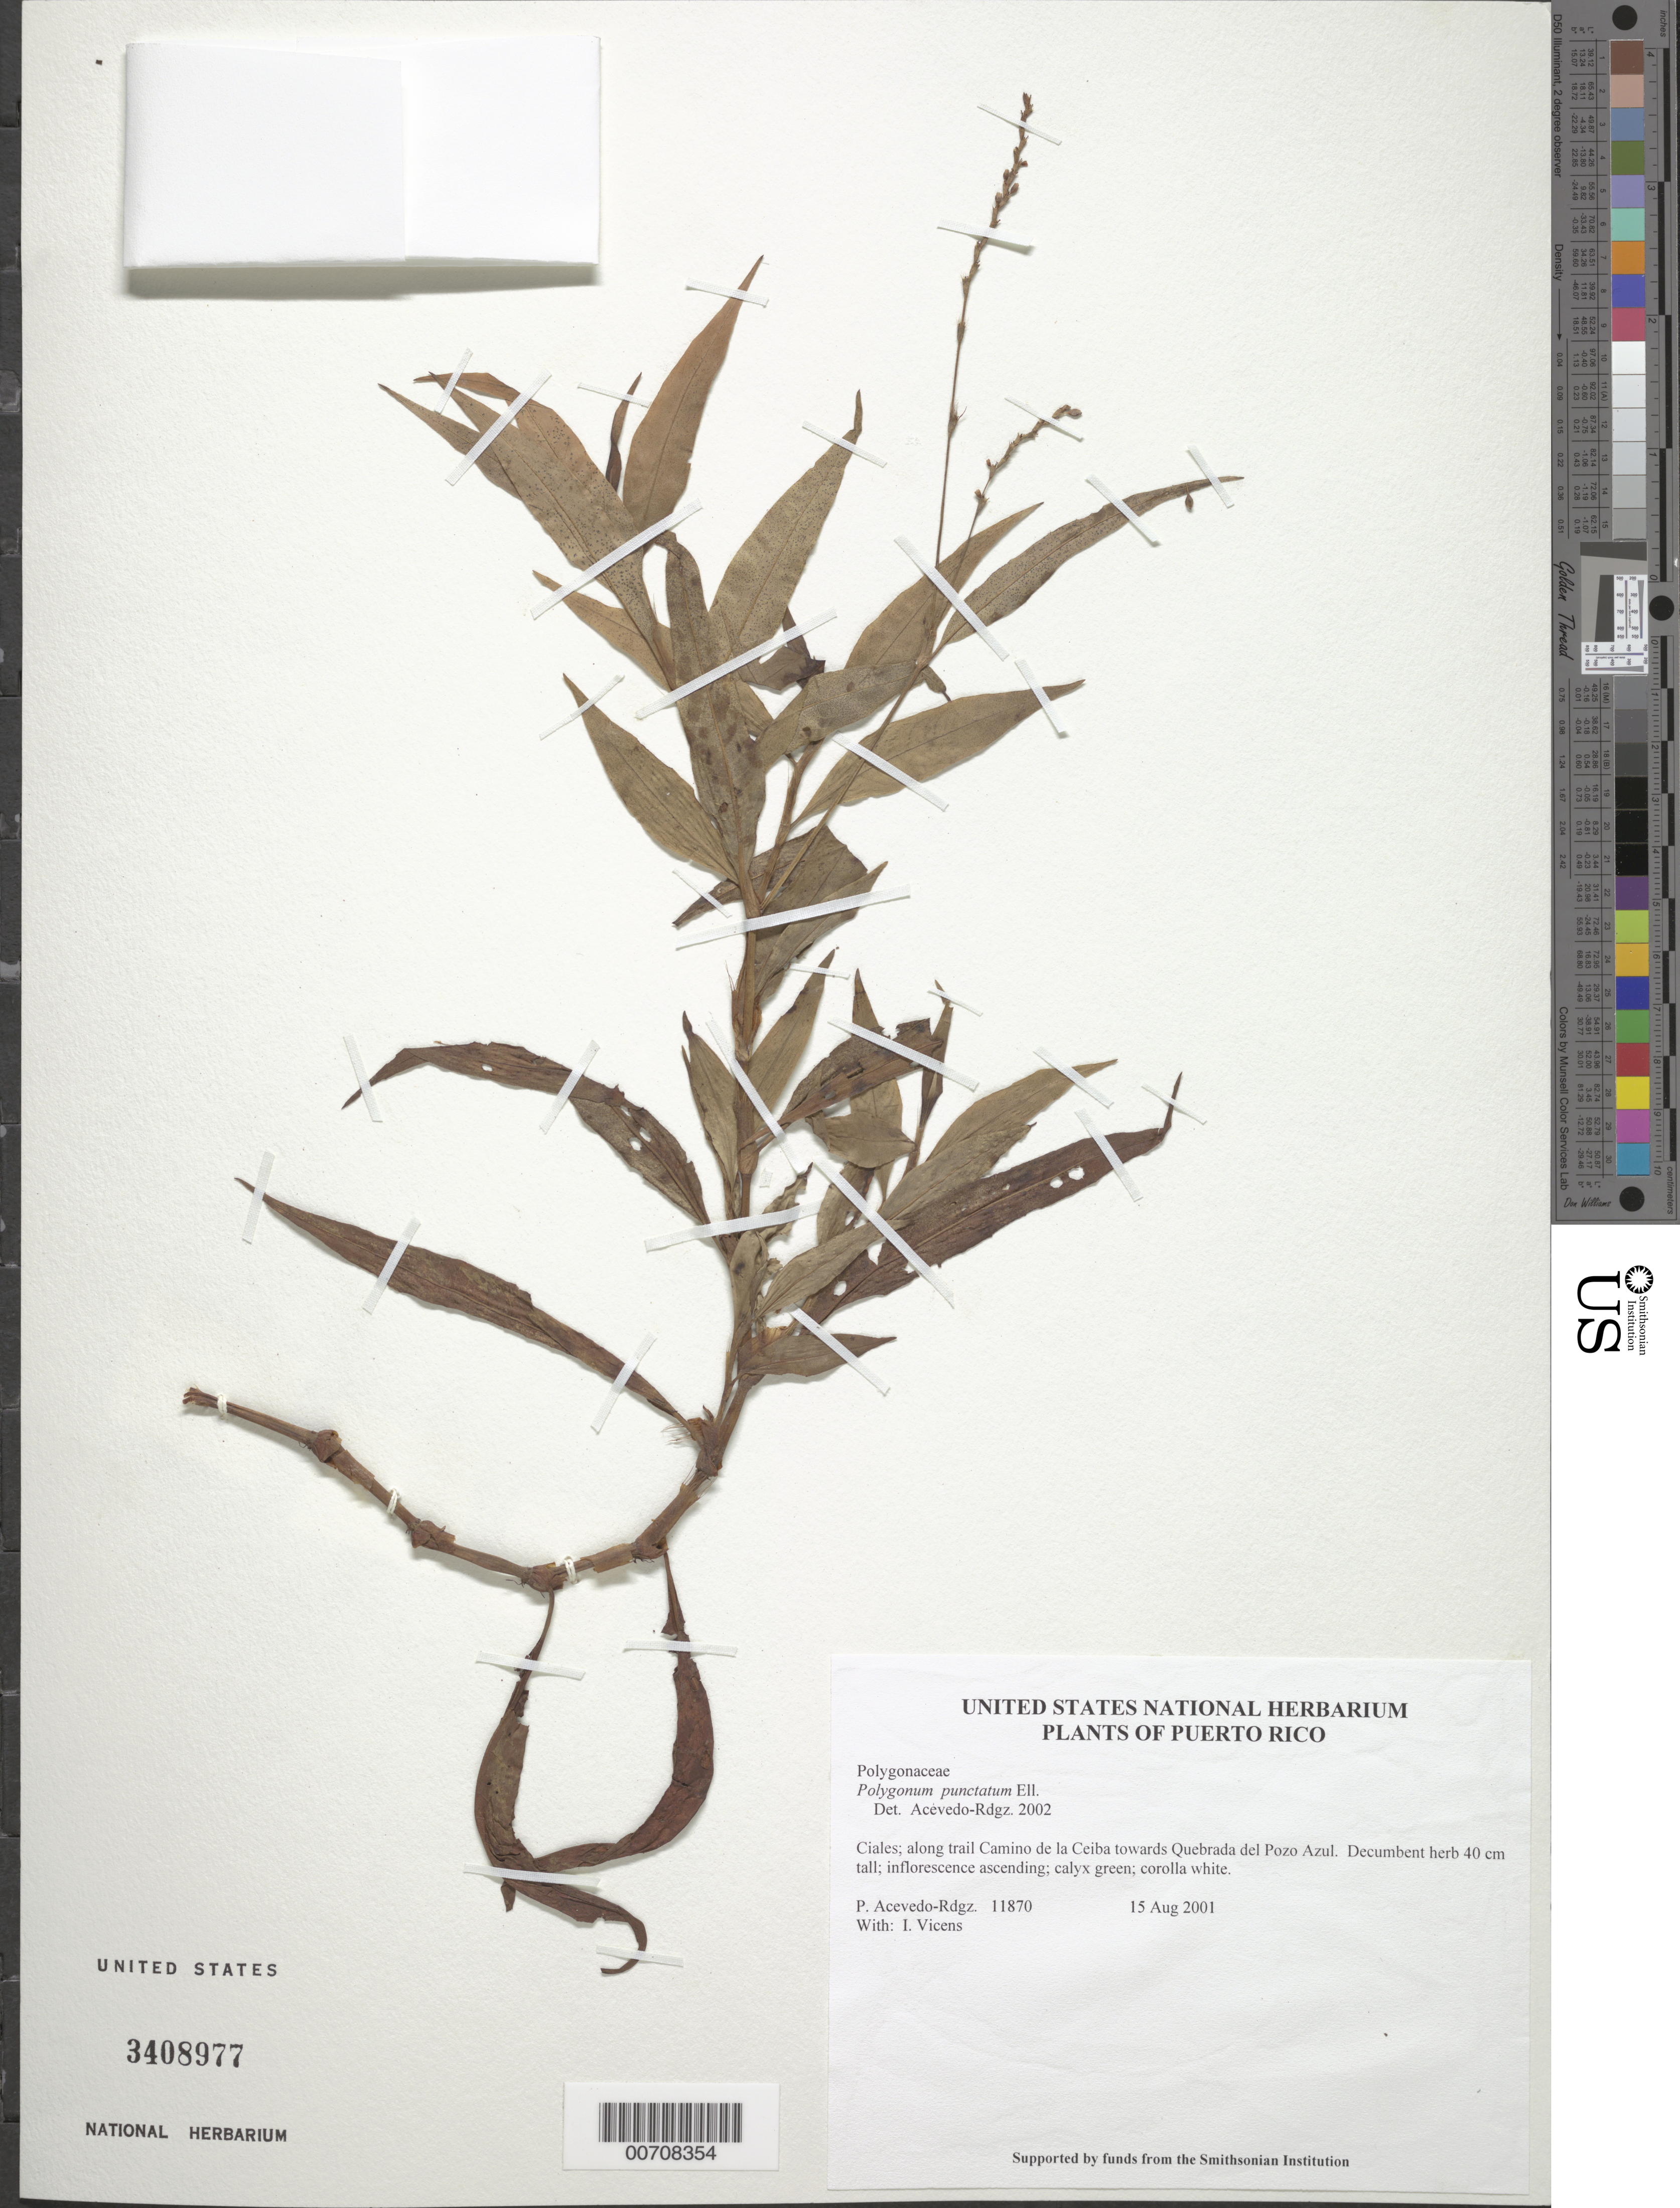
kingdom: Plantae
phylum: Tracheophyta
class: Magnoliopsida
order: Caryophyllales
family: Polygonaceae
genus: Polygonum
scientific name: Polygonum punctatum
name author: Elliott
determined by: Acevedo-Rodríguez, P., (BOT), Smithsonian Institution - National Museum of Natural History (UNITED STATES)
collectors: P. Acevedo-Rodr. & I. Vicens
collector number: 11870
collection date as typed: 15 Aug 2001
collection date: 2001-08-15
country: Puerto Rico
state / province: Ciales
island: Puerto Rico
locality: Ciales; along trail Camino de la Ceiba towards Quebrada del Pozo Azul.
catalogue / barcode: US 3408977